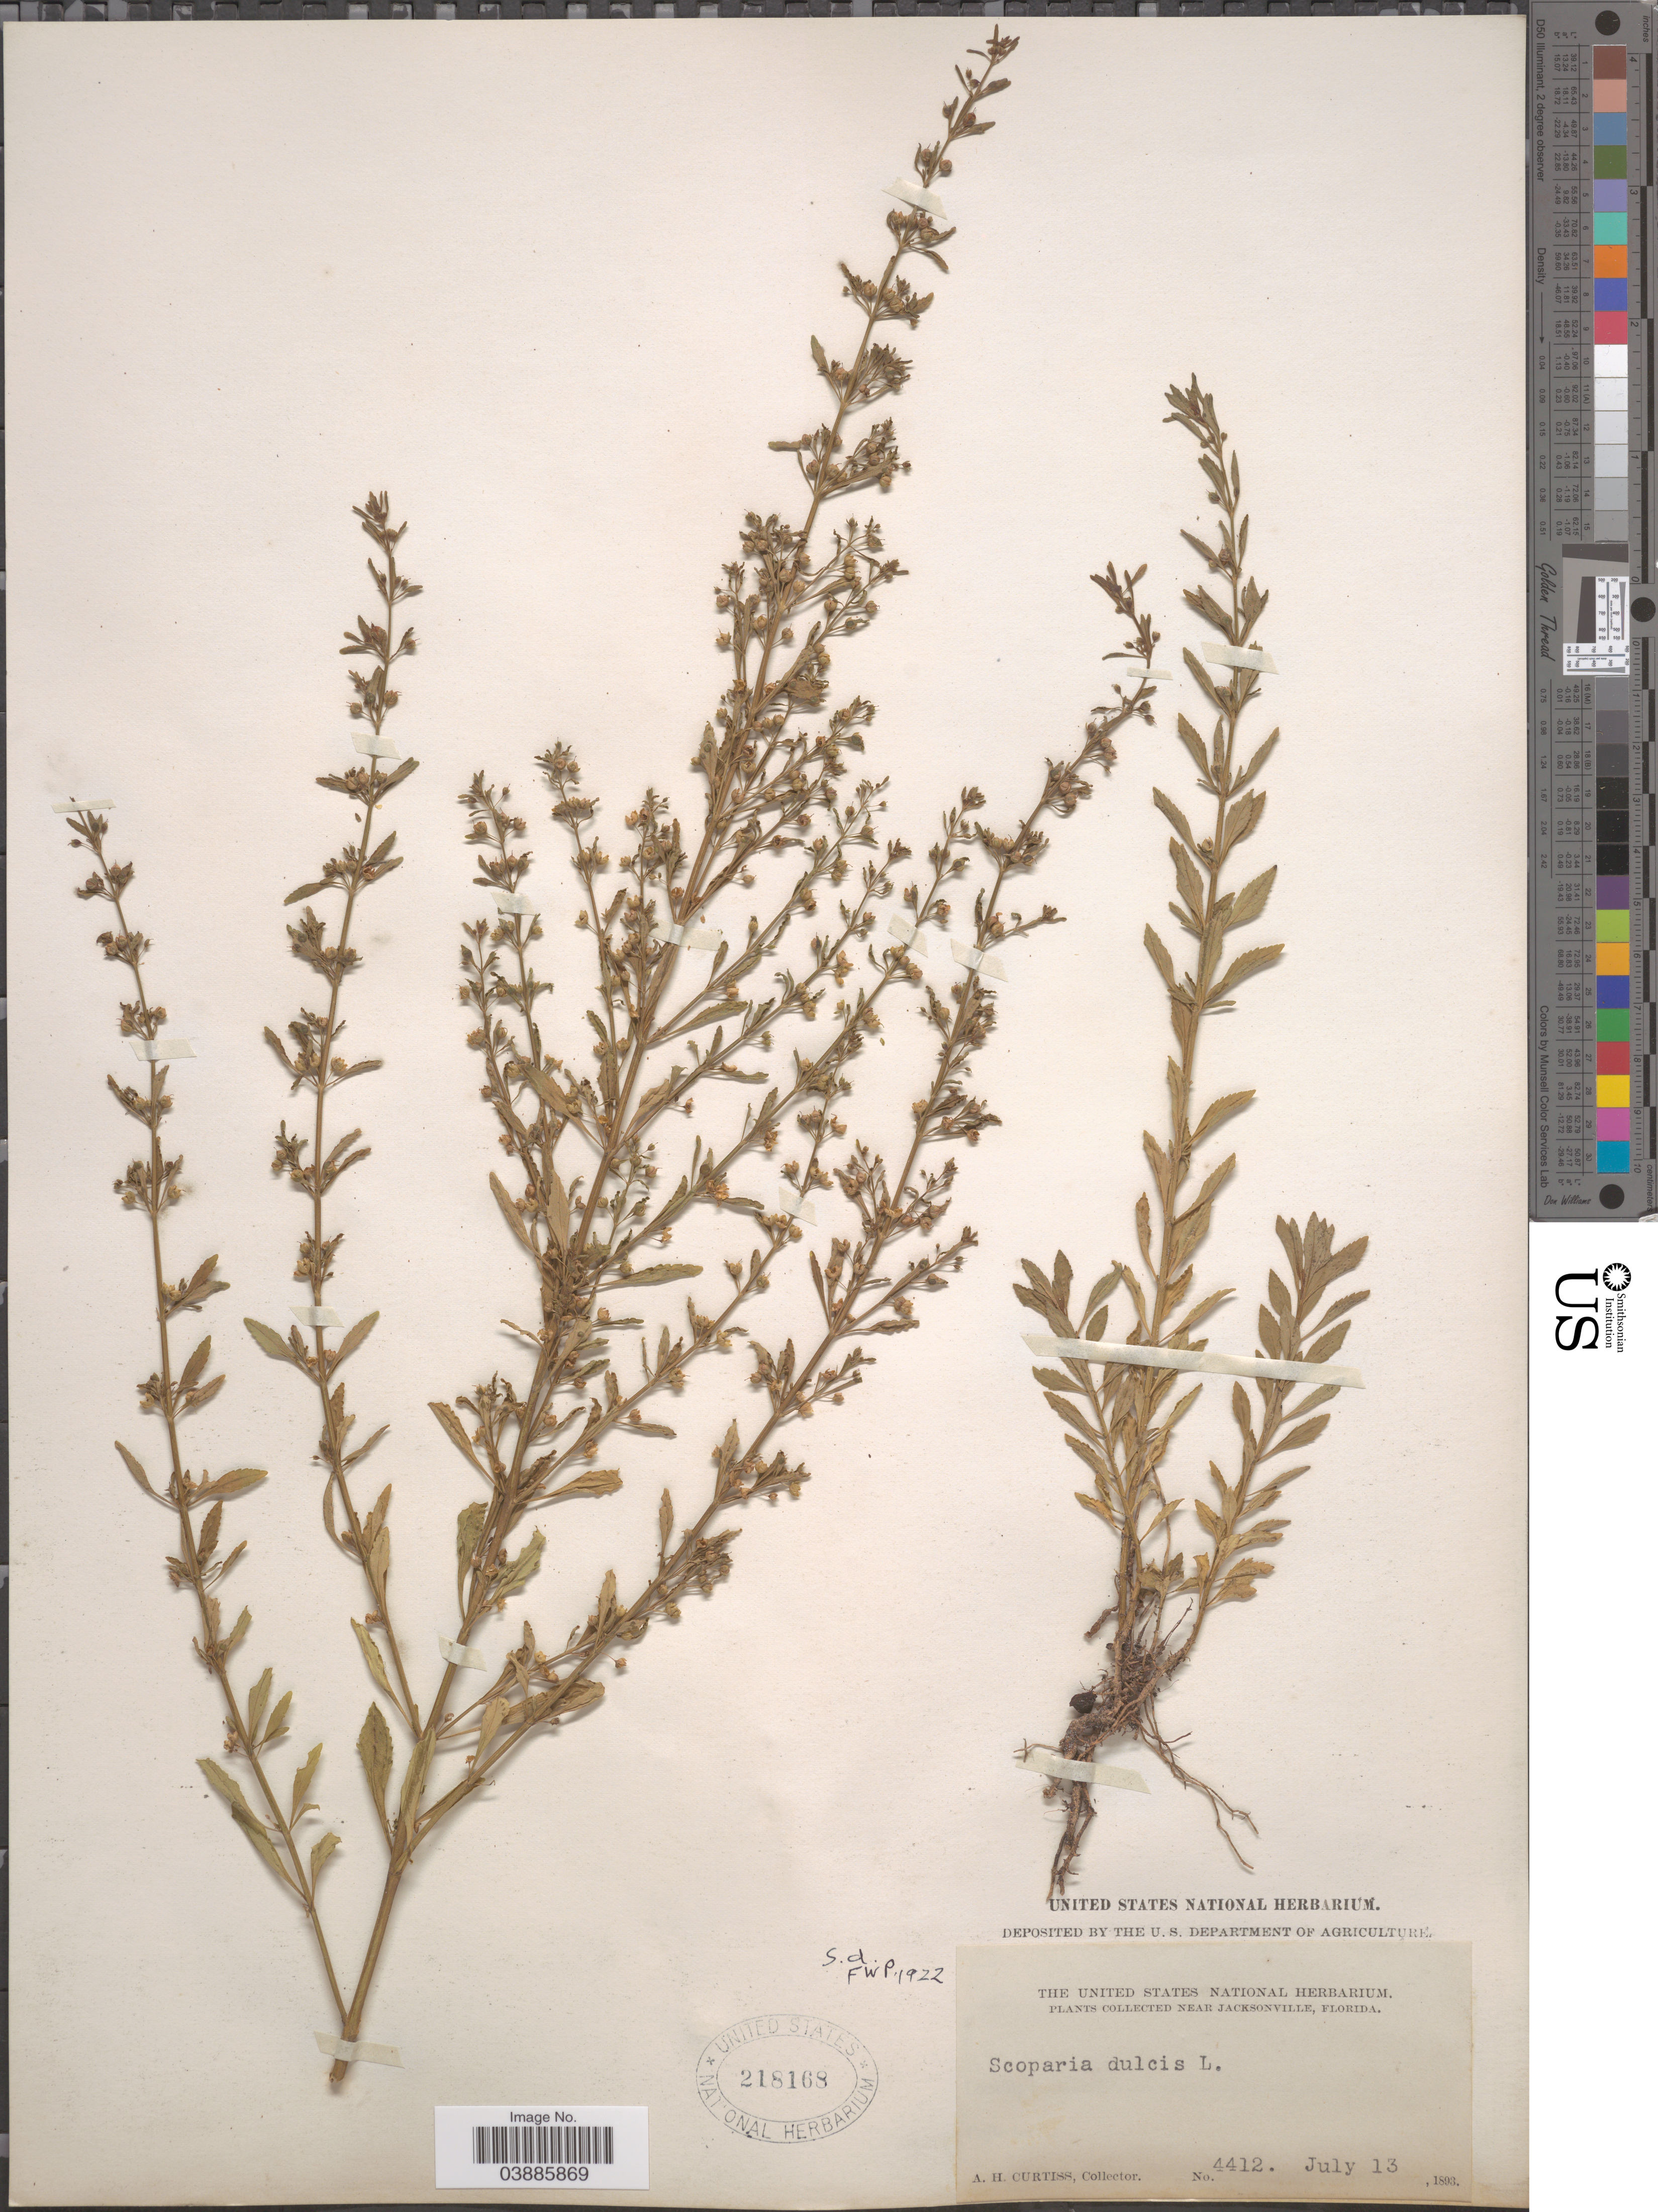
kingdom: Plantae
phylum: Tracheophyta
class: Magnoliopsida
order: Lamiales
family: Plantaginaceae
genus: Scoparia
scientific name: Scoparia dulcis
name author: L.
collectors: A. H. Curtiss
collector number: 4412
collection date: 1893-07-13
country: United States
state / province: Florida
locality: Near Jacksonville.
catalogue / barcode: US 218168